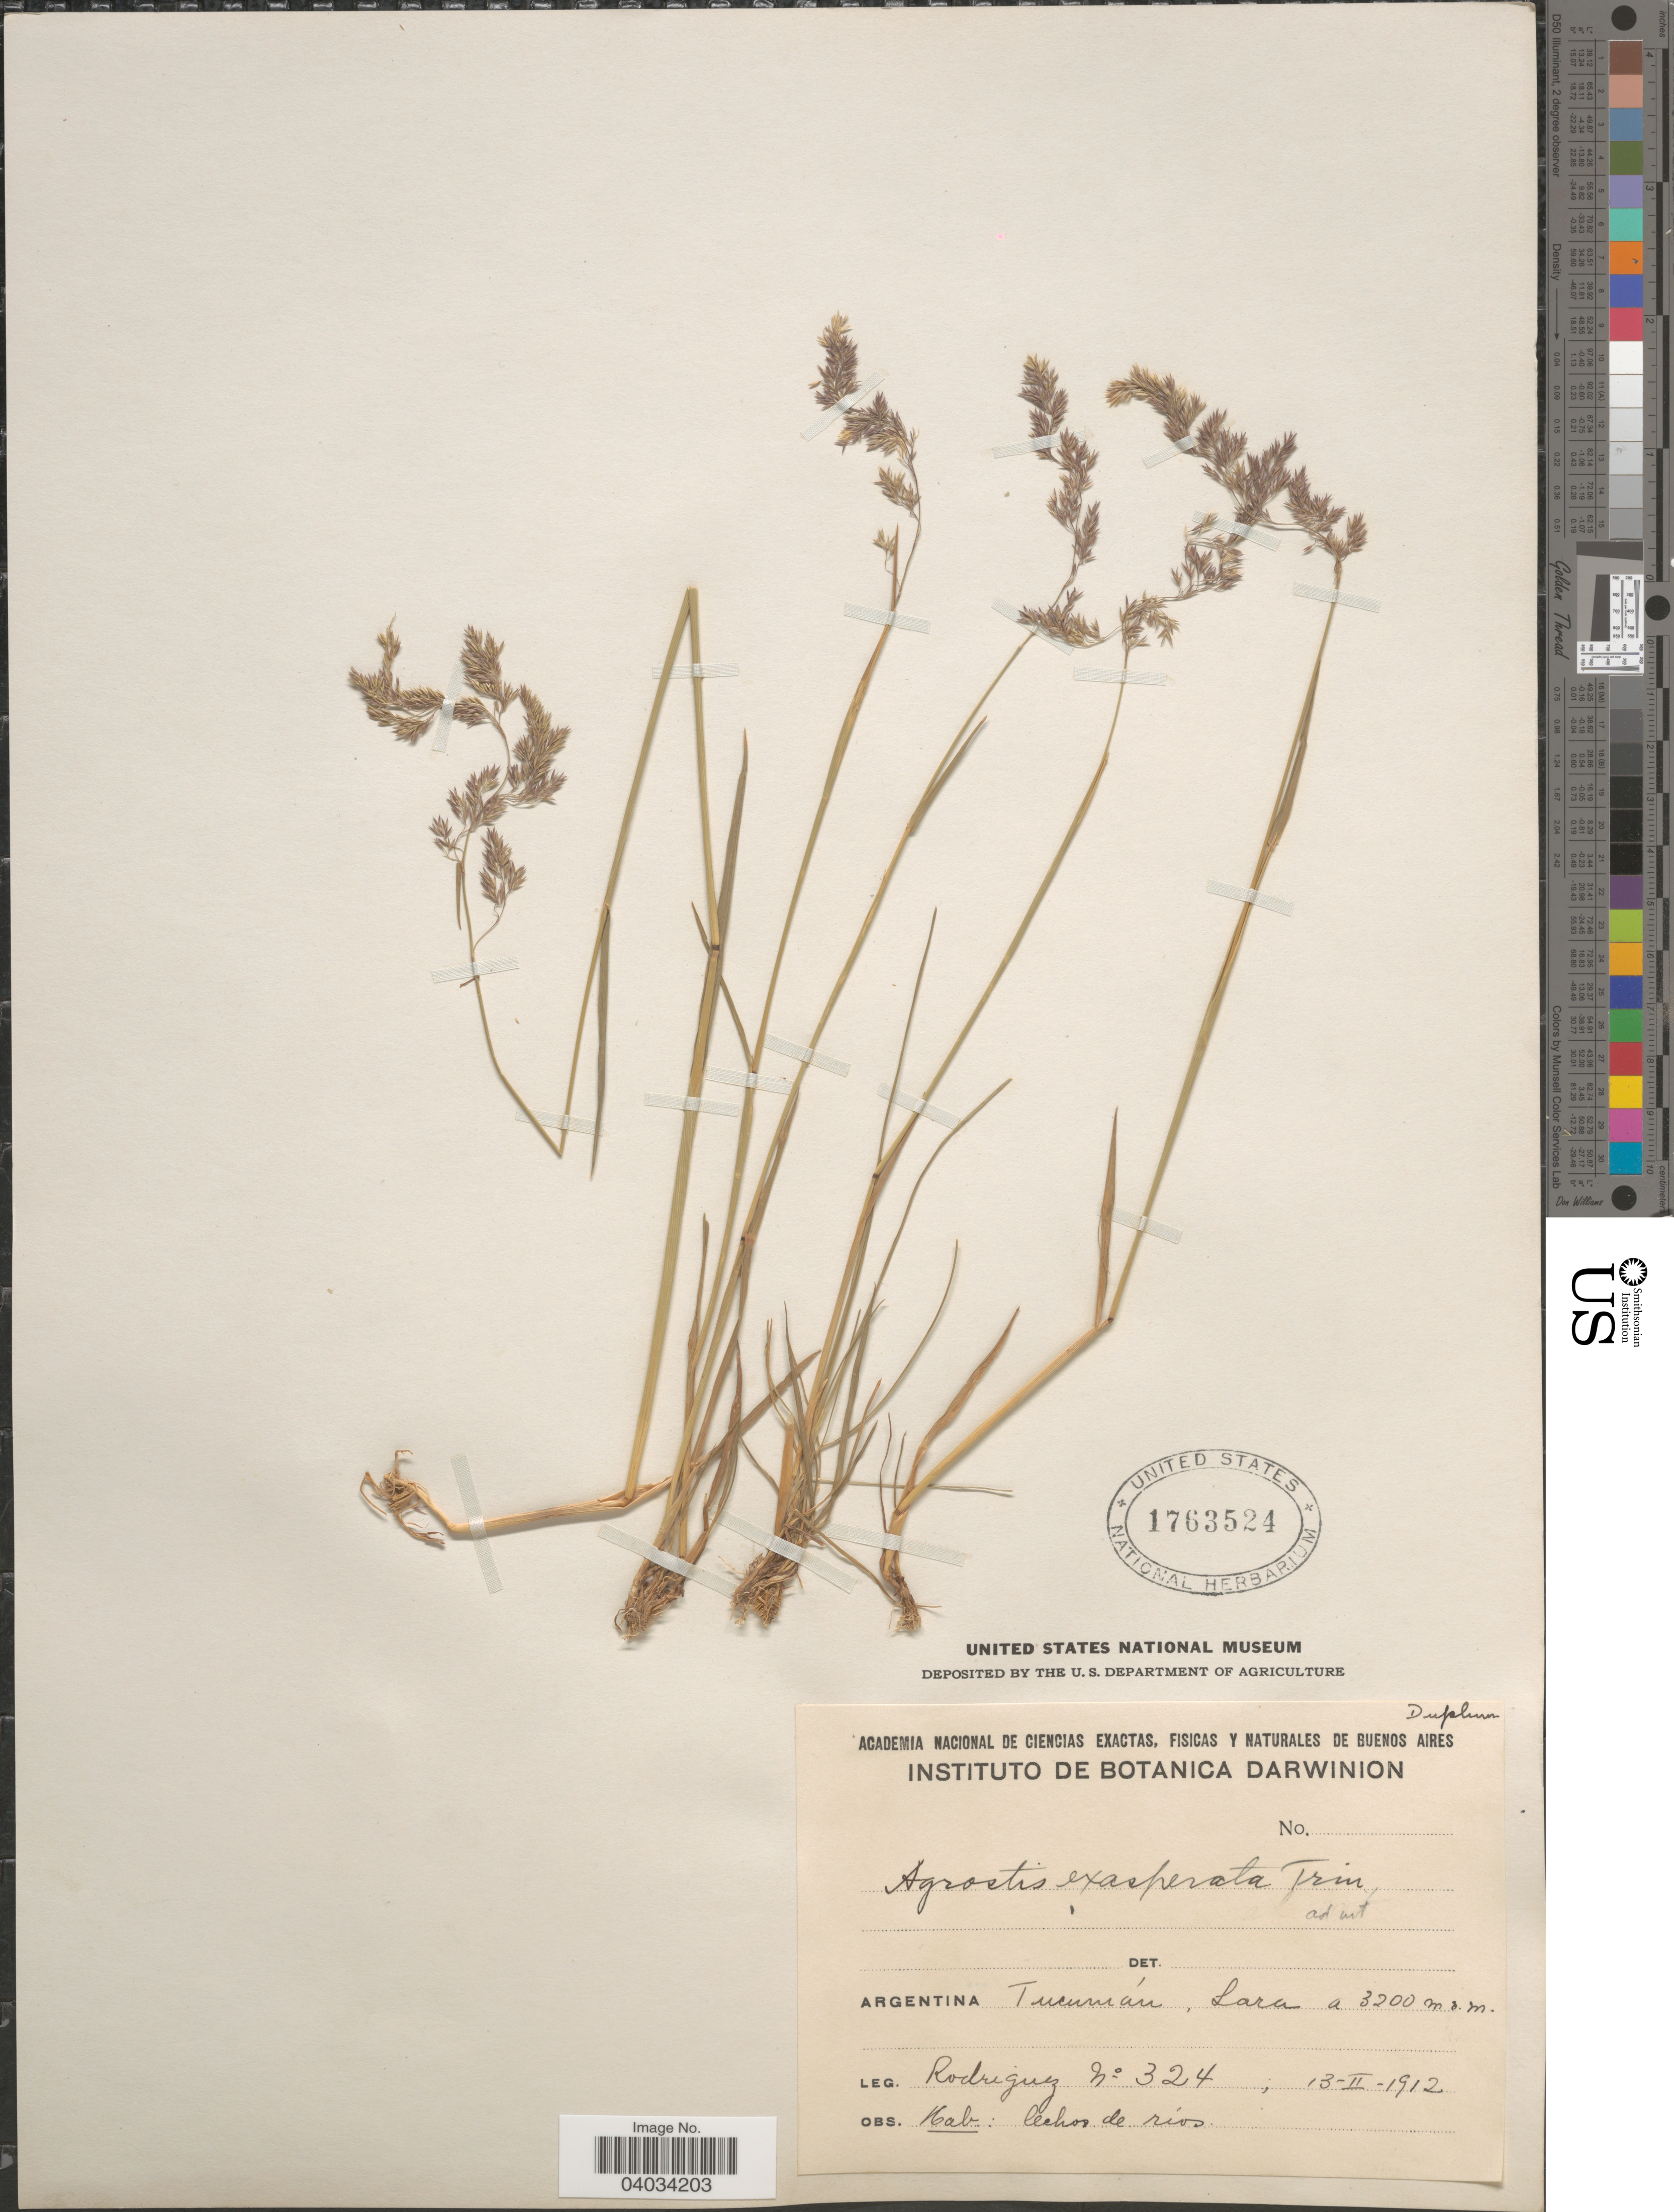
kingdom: Plantae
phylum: Tracheophyta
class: Liliopsida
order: Poales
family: Poaceae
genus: Polypogon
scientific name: Polypogon exasperatus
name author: (Trin.) Renvoize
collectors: Rodriguez, --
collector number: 324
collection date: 1912-02-13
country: Argentina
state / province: Tucuman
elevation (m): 3200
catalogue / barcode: US 1763524